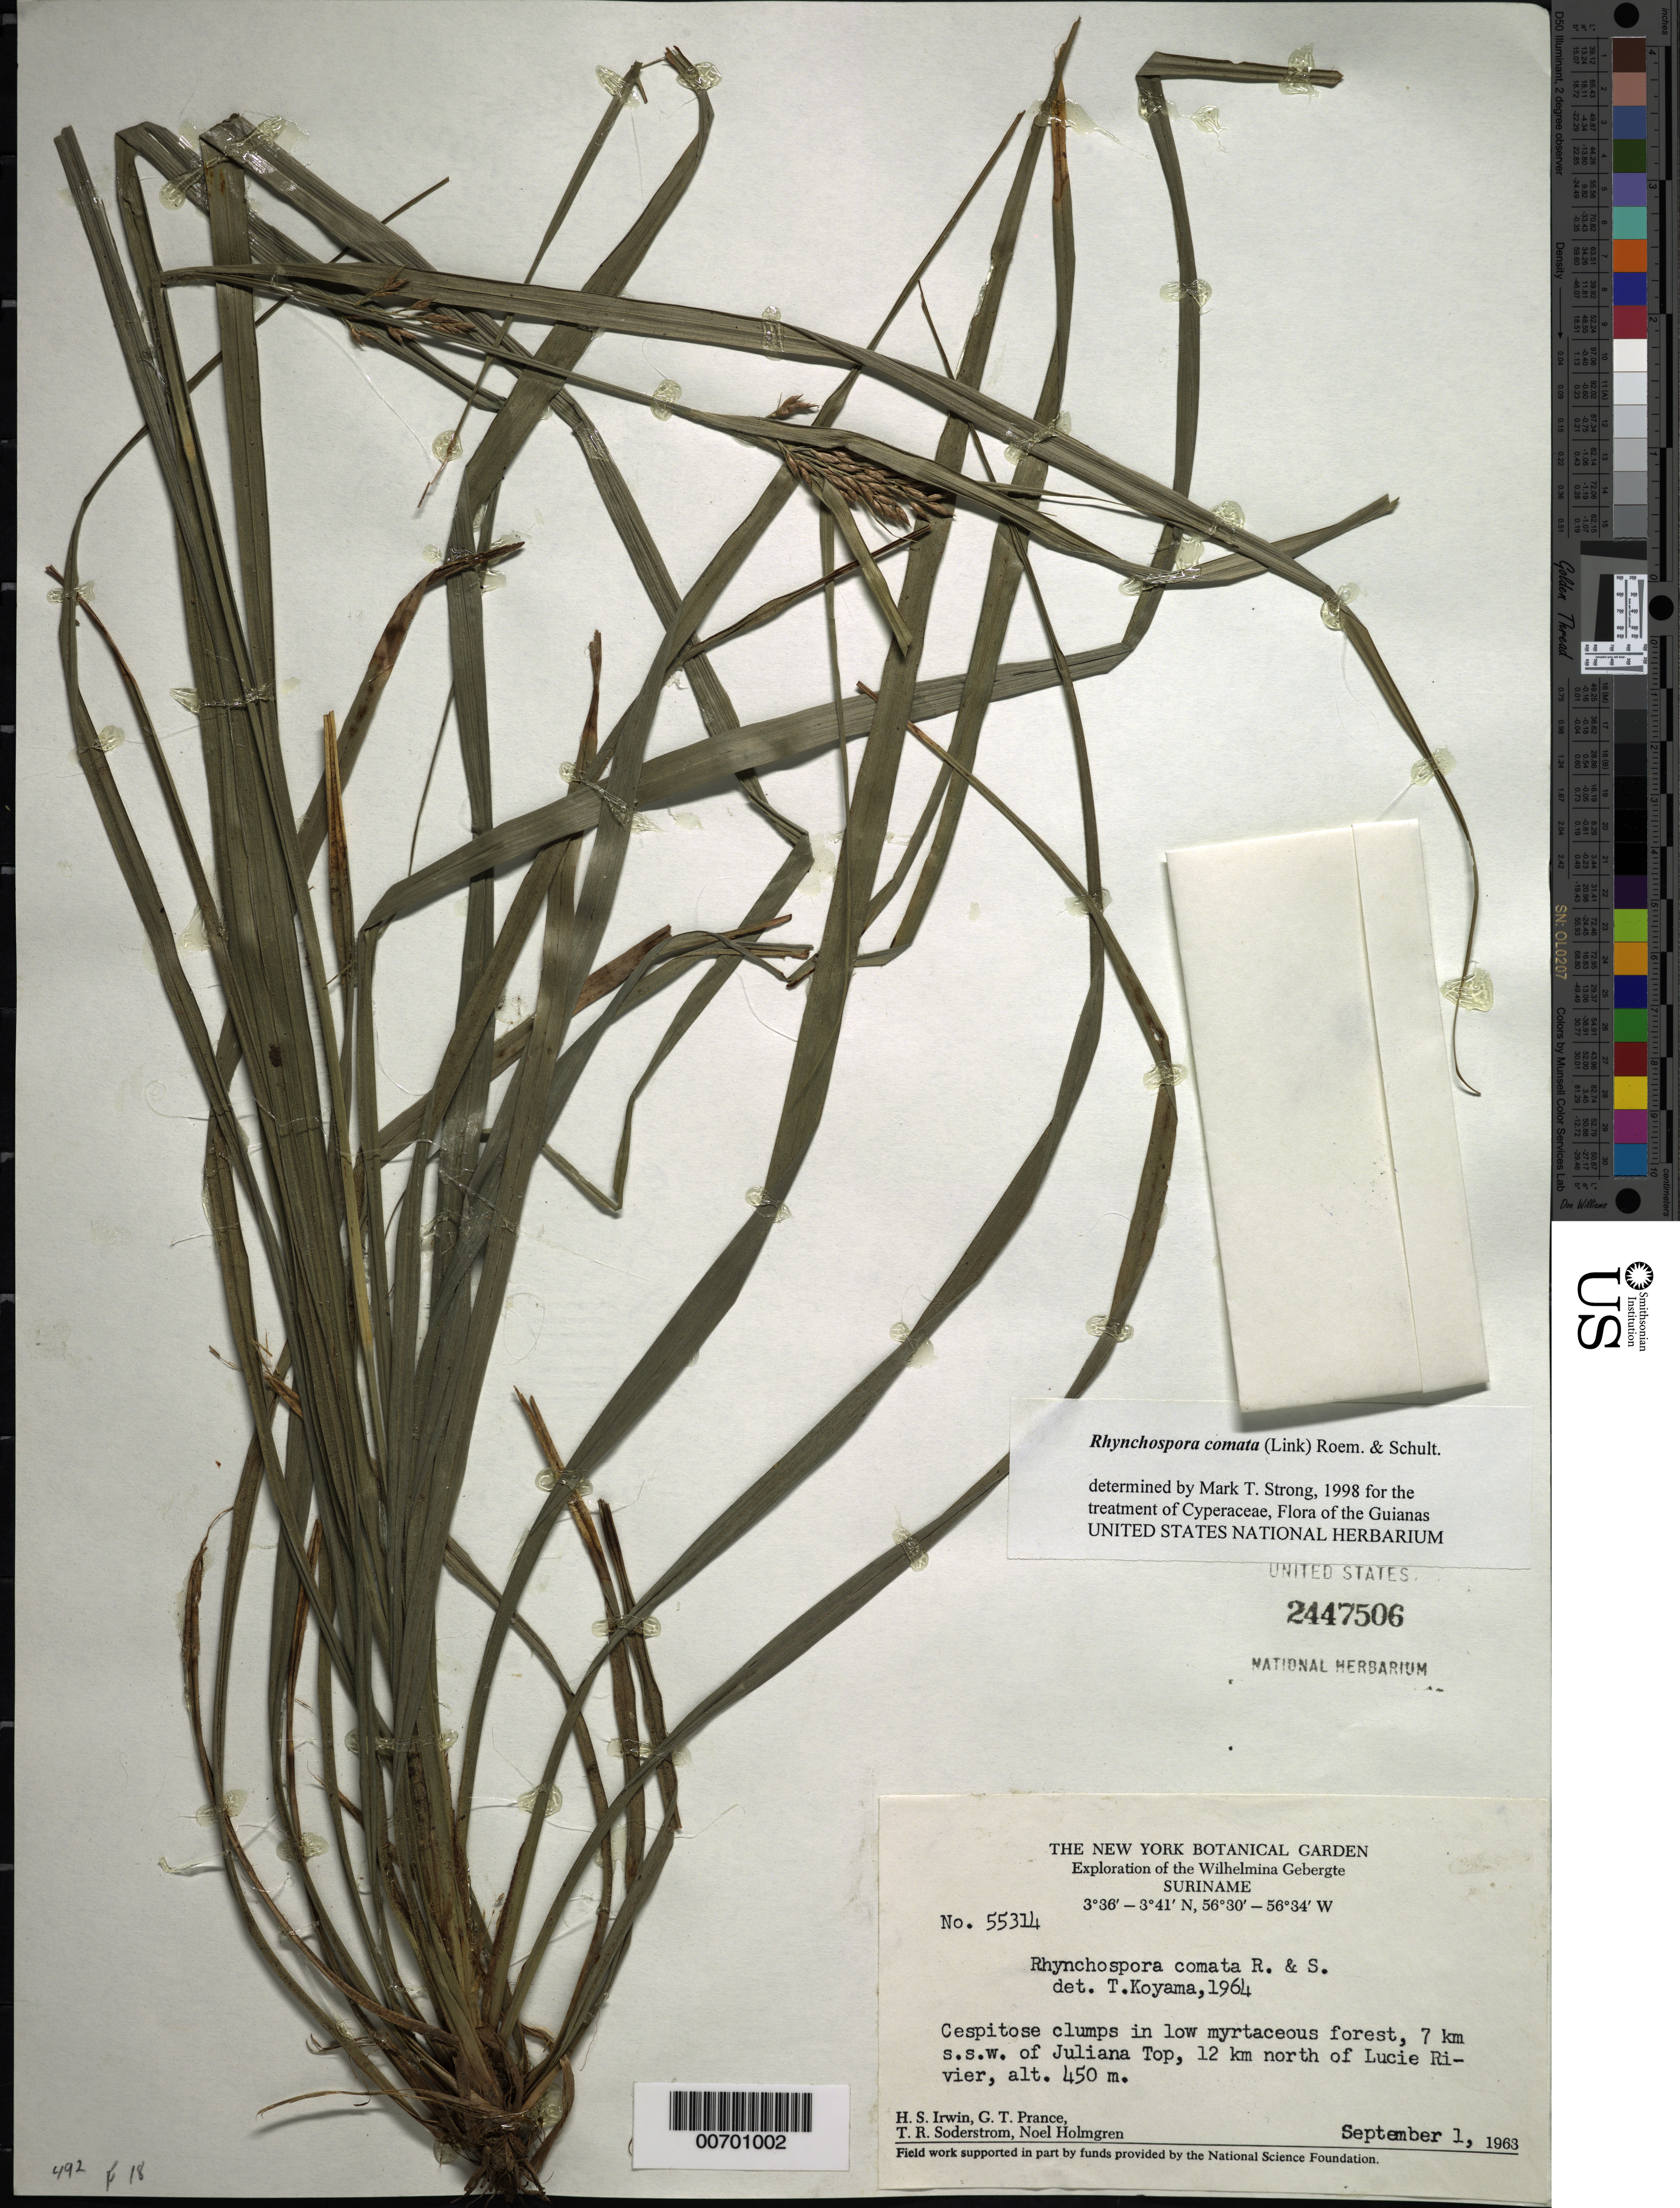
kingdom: Plantae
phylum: Tracheophyta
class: Liliopsida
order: Poales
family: Cyperaceae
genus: Rhynchospora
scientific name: Rhynchospora comata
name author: (Link) Schult.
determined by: Strong, M. T., (US), Smithsonian Institution - National Museum of Natural History (UNITED STATES)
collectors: H. Irwin, G. T. Prance, T. R. Soderstrom & N. H. Holmgren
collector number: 55314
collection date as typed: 1-Sep-63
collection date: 1963-09-01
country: Suriname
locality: Juliana Top, 7 km SSW of, 12 km N of Lucie R., Wilhelmina Gebergte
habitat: Low myrtaceous forest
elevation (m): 450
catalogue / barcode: US 2447506